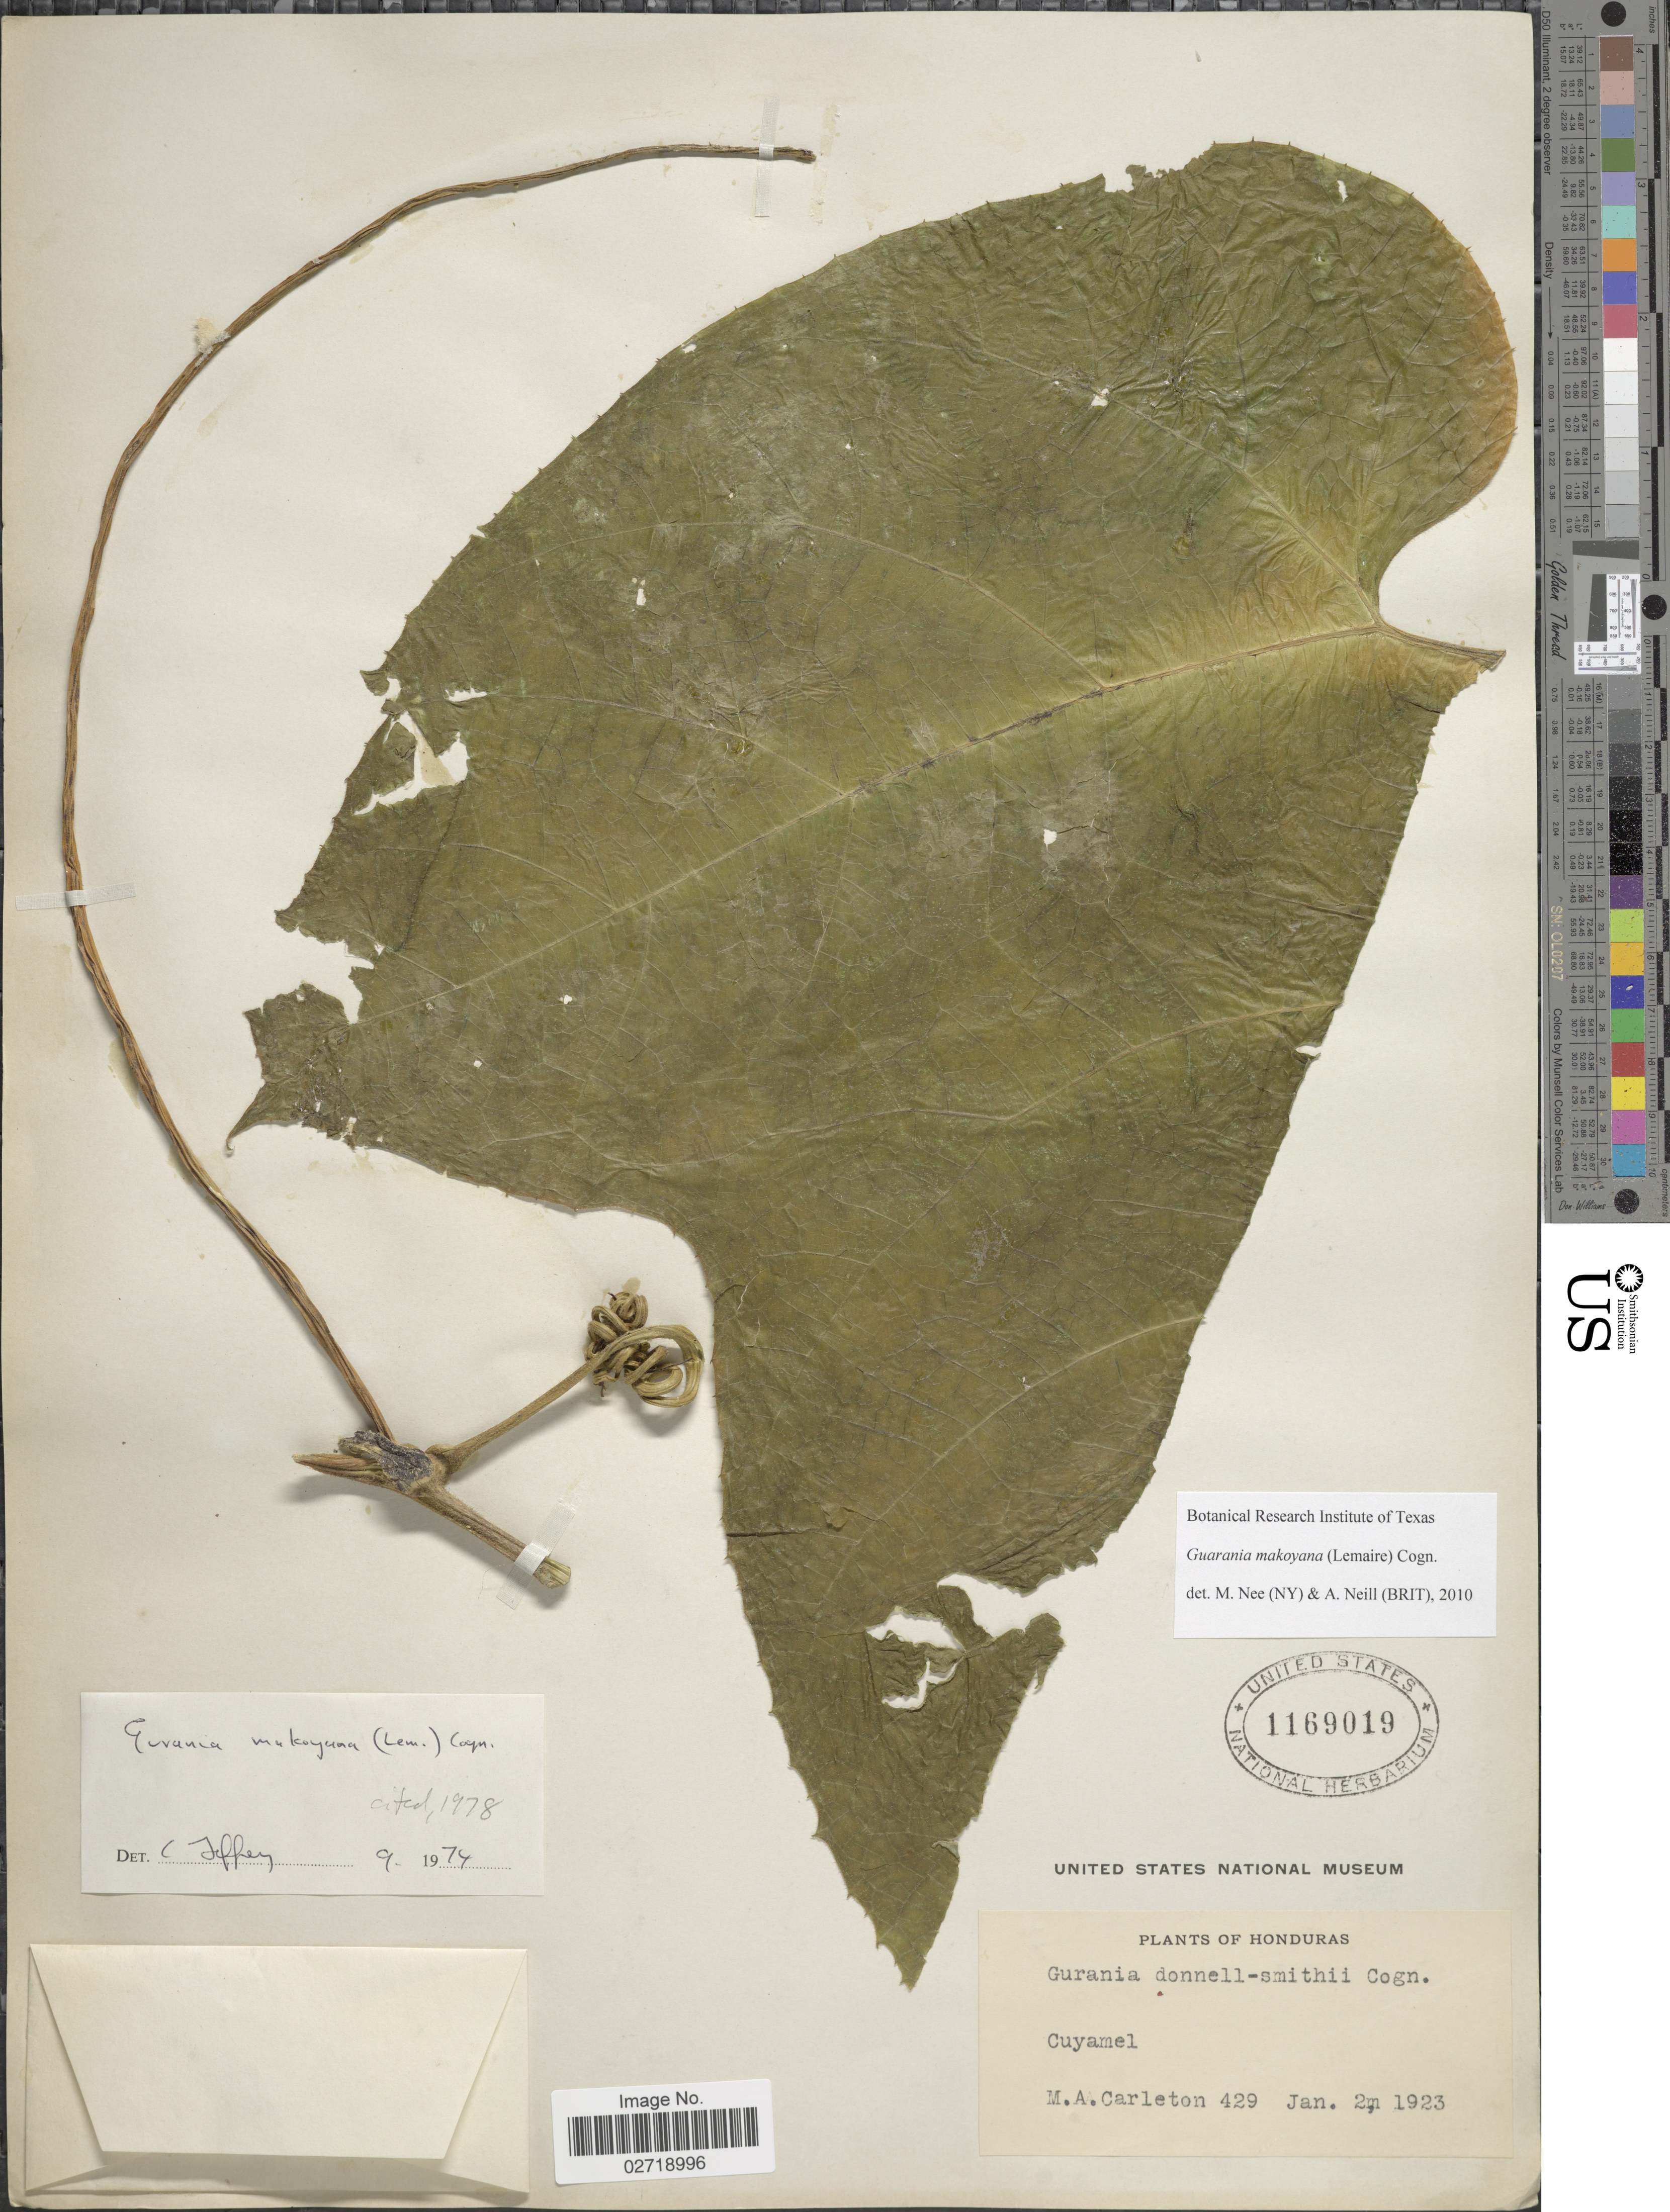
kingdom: Plantae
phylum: Tracheophyta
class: Magnoliopsida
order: Cucurbitales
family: Cucurbitaceae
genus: Gurania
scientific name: Gurania makoyana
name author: (Lem.) Cogn.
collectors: M. A. Carleton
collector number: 429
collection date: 1923-01-02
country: Honduras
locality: Cuyamel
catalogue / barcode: US 1169019